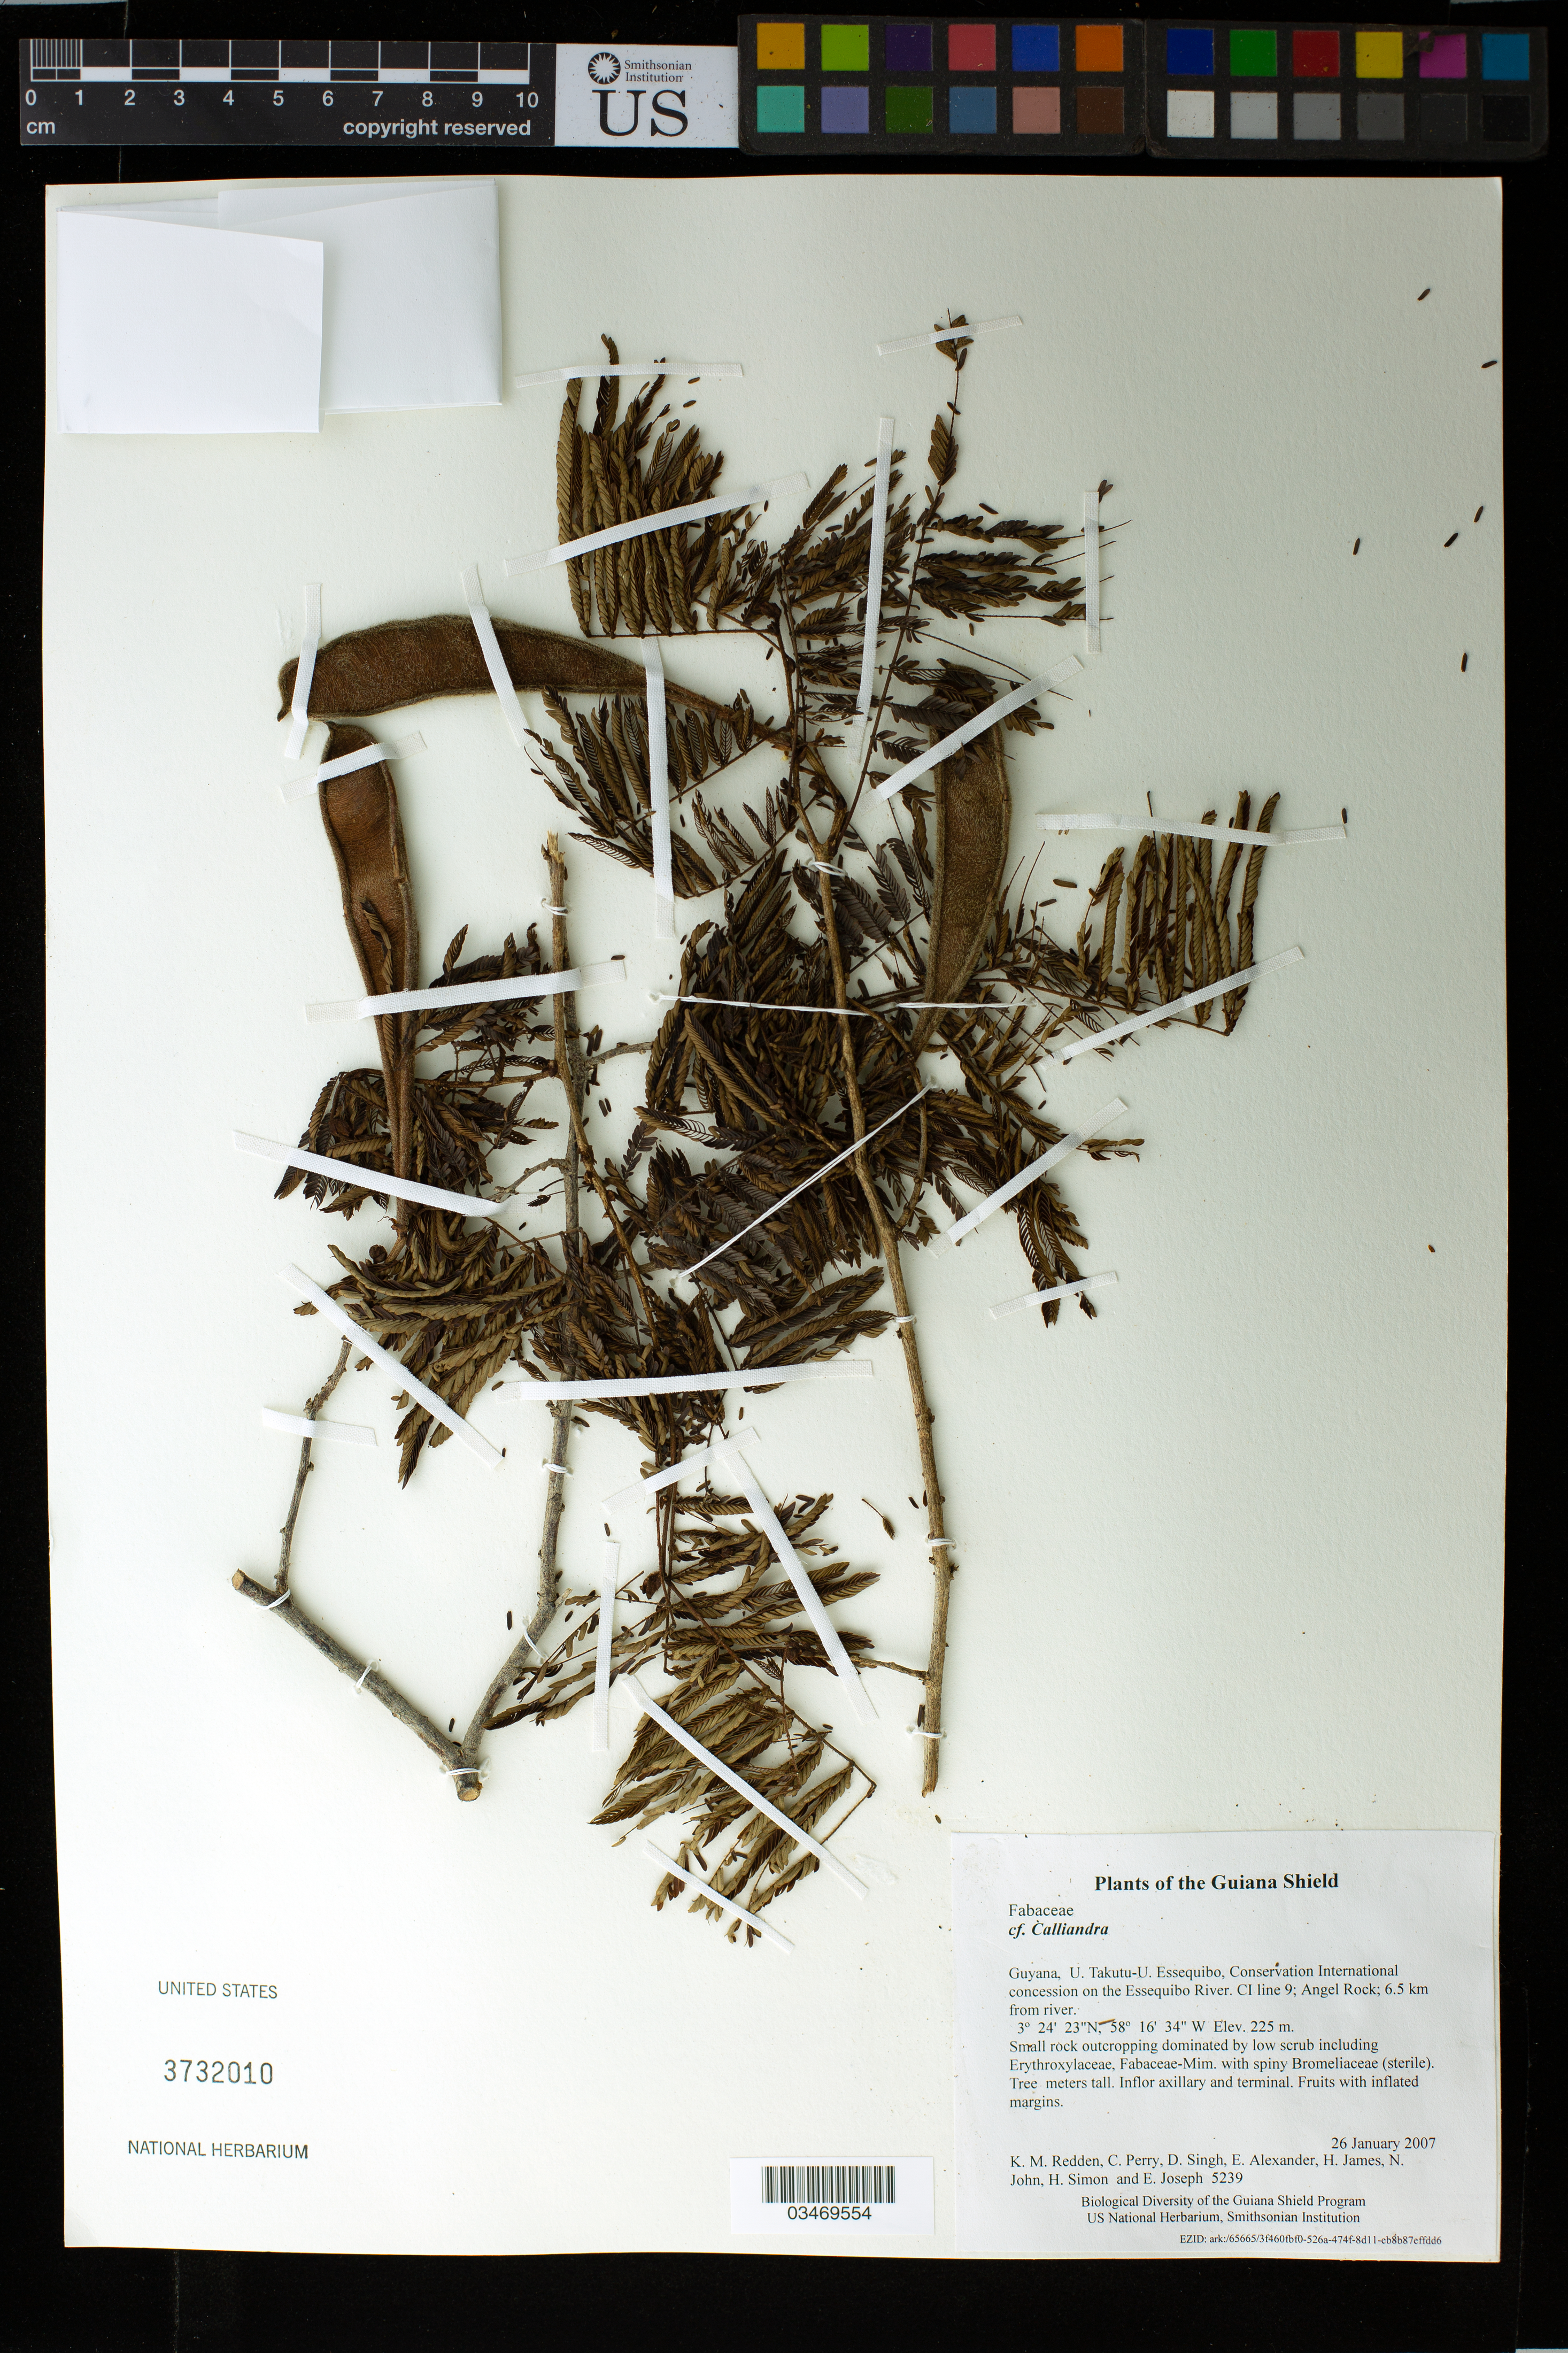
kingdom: Plantae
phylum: Tracheophyta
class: Magnoliopsida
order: Fabales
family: Fabaceae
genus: Calliandra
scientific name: Calliandra sp.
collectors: K. M. Redden, C. Perry, D. Singh, E. Alexander, H. James, N. John, H. Simon & E. Joseph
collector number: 5239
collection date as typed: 26 January 2007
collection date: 2007-01-26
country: Guyana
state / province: U. Takutu-U. Essequibo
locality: Conservation International concession on the Essequibo River. CI line 9; Angel Rock; 6.5 km from river.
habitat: Small rock outcropping dominated by low scrub including Erythroxylaceae, Fabaceae-Mim. with spiny Bromeliaceae (sterile)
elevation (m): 225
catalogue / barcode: US 3732010